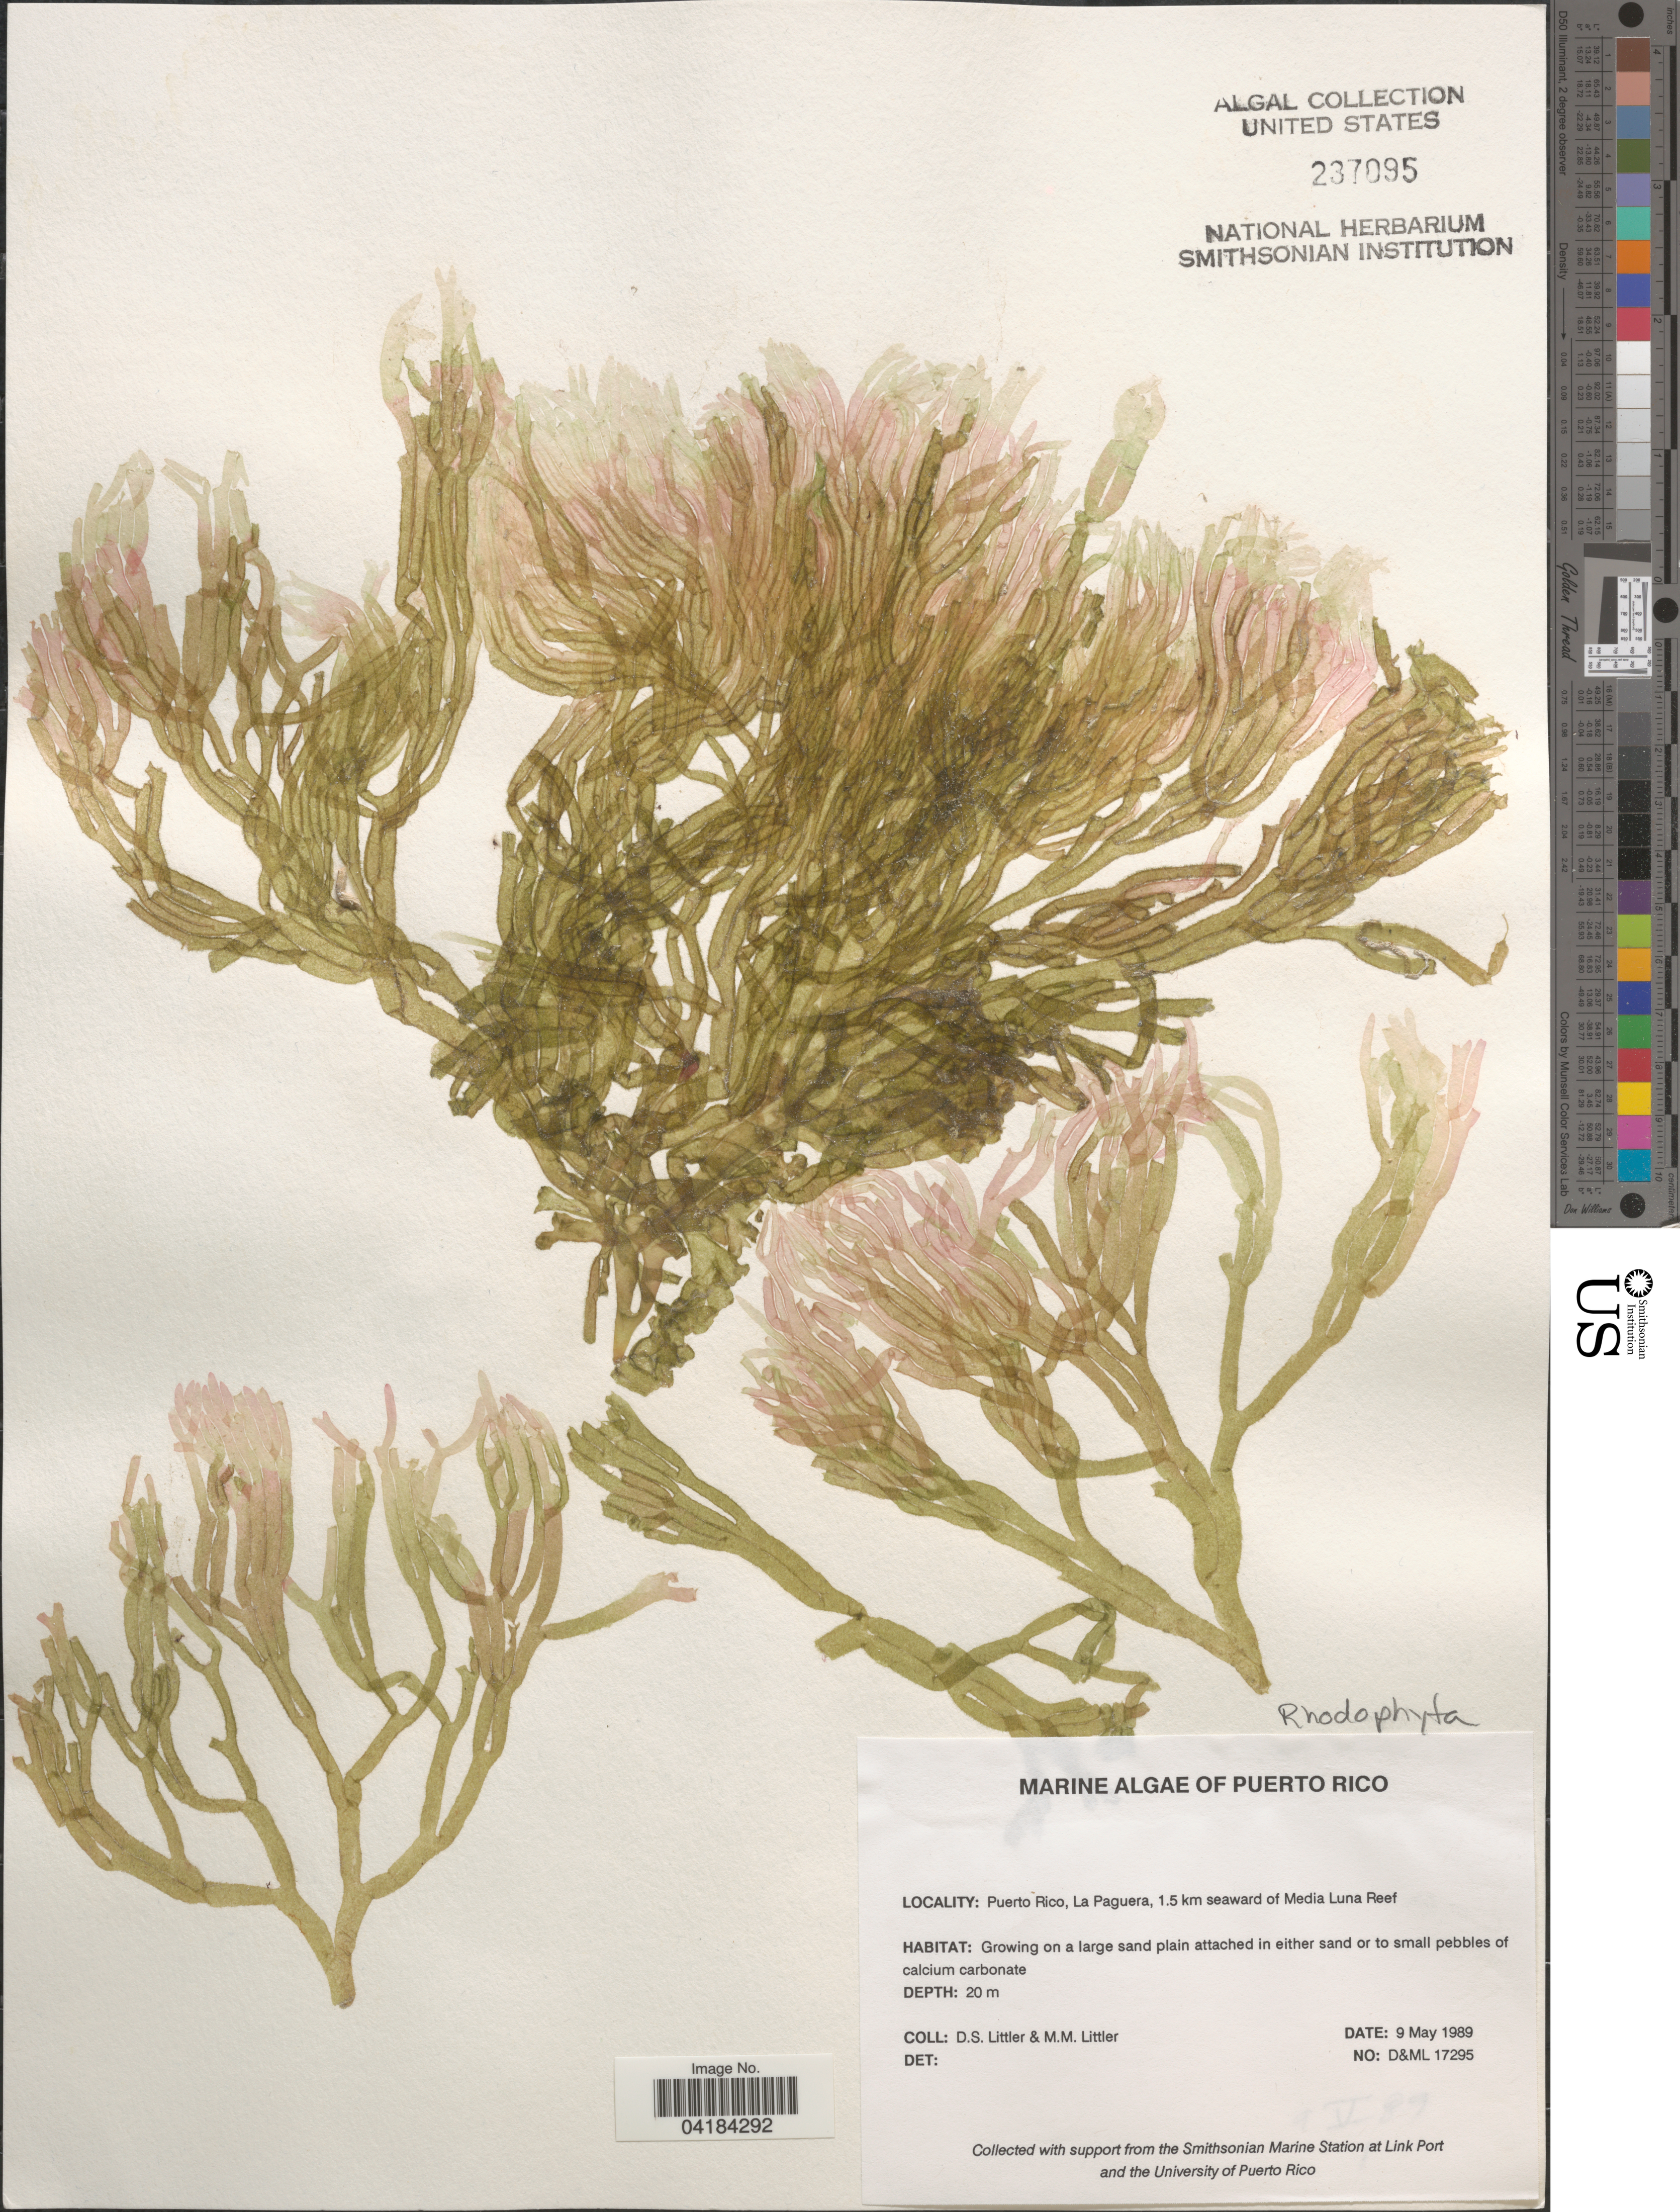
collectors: D. S. Littler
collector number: D&ML17295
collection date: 1989-05-09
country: Puerto Rico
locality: La Paguera, 1.5 km seaward of Media Luna Reef.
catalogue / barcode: US 237095